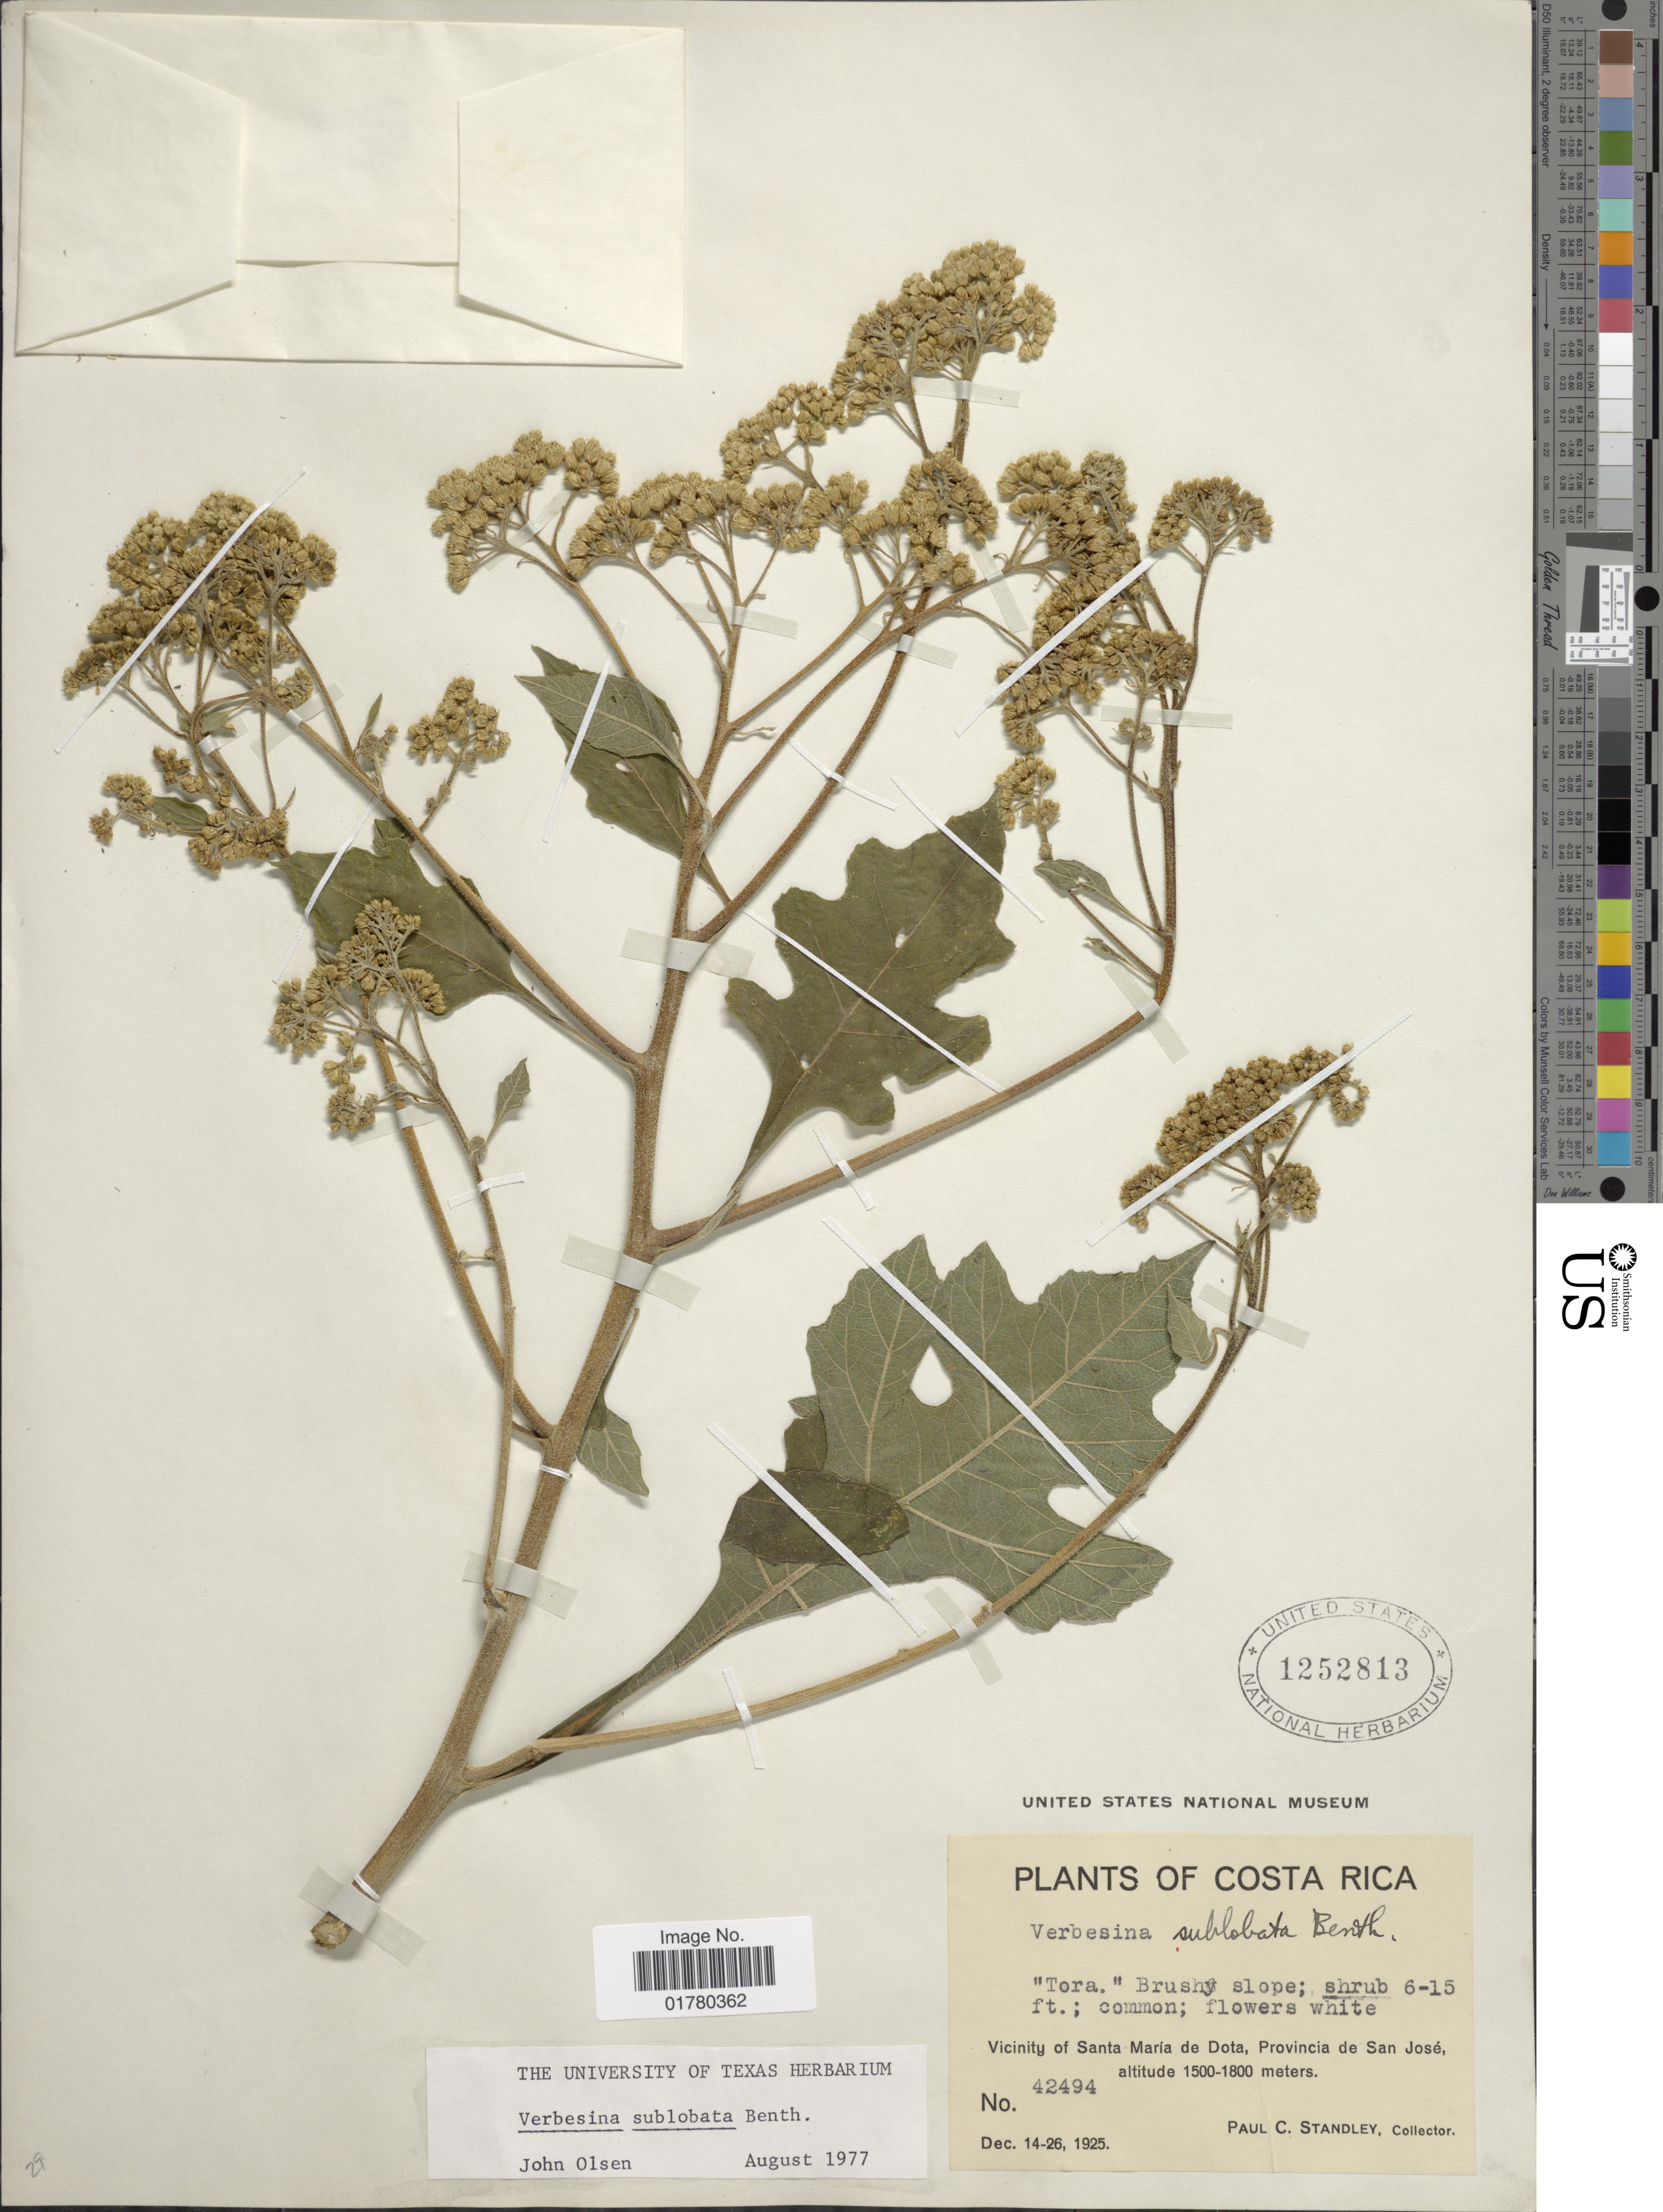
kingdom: Plantae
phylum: Tracheophyta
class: Magnoliopsida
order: Asterales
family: Asteraceae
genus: Verbesina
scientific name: Verbesina turbacensis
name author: Kunth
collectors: P. C. Standley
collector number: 42494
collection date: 1925-12-14/1925-12-26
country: Costa Rica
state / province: San José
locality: Vicinity of Santa Maria de Dota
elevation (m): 1500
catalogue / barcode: US 1252813